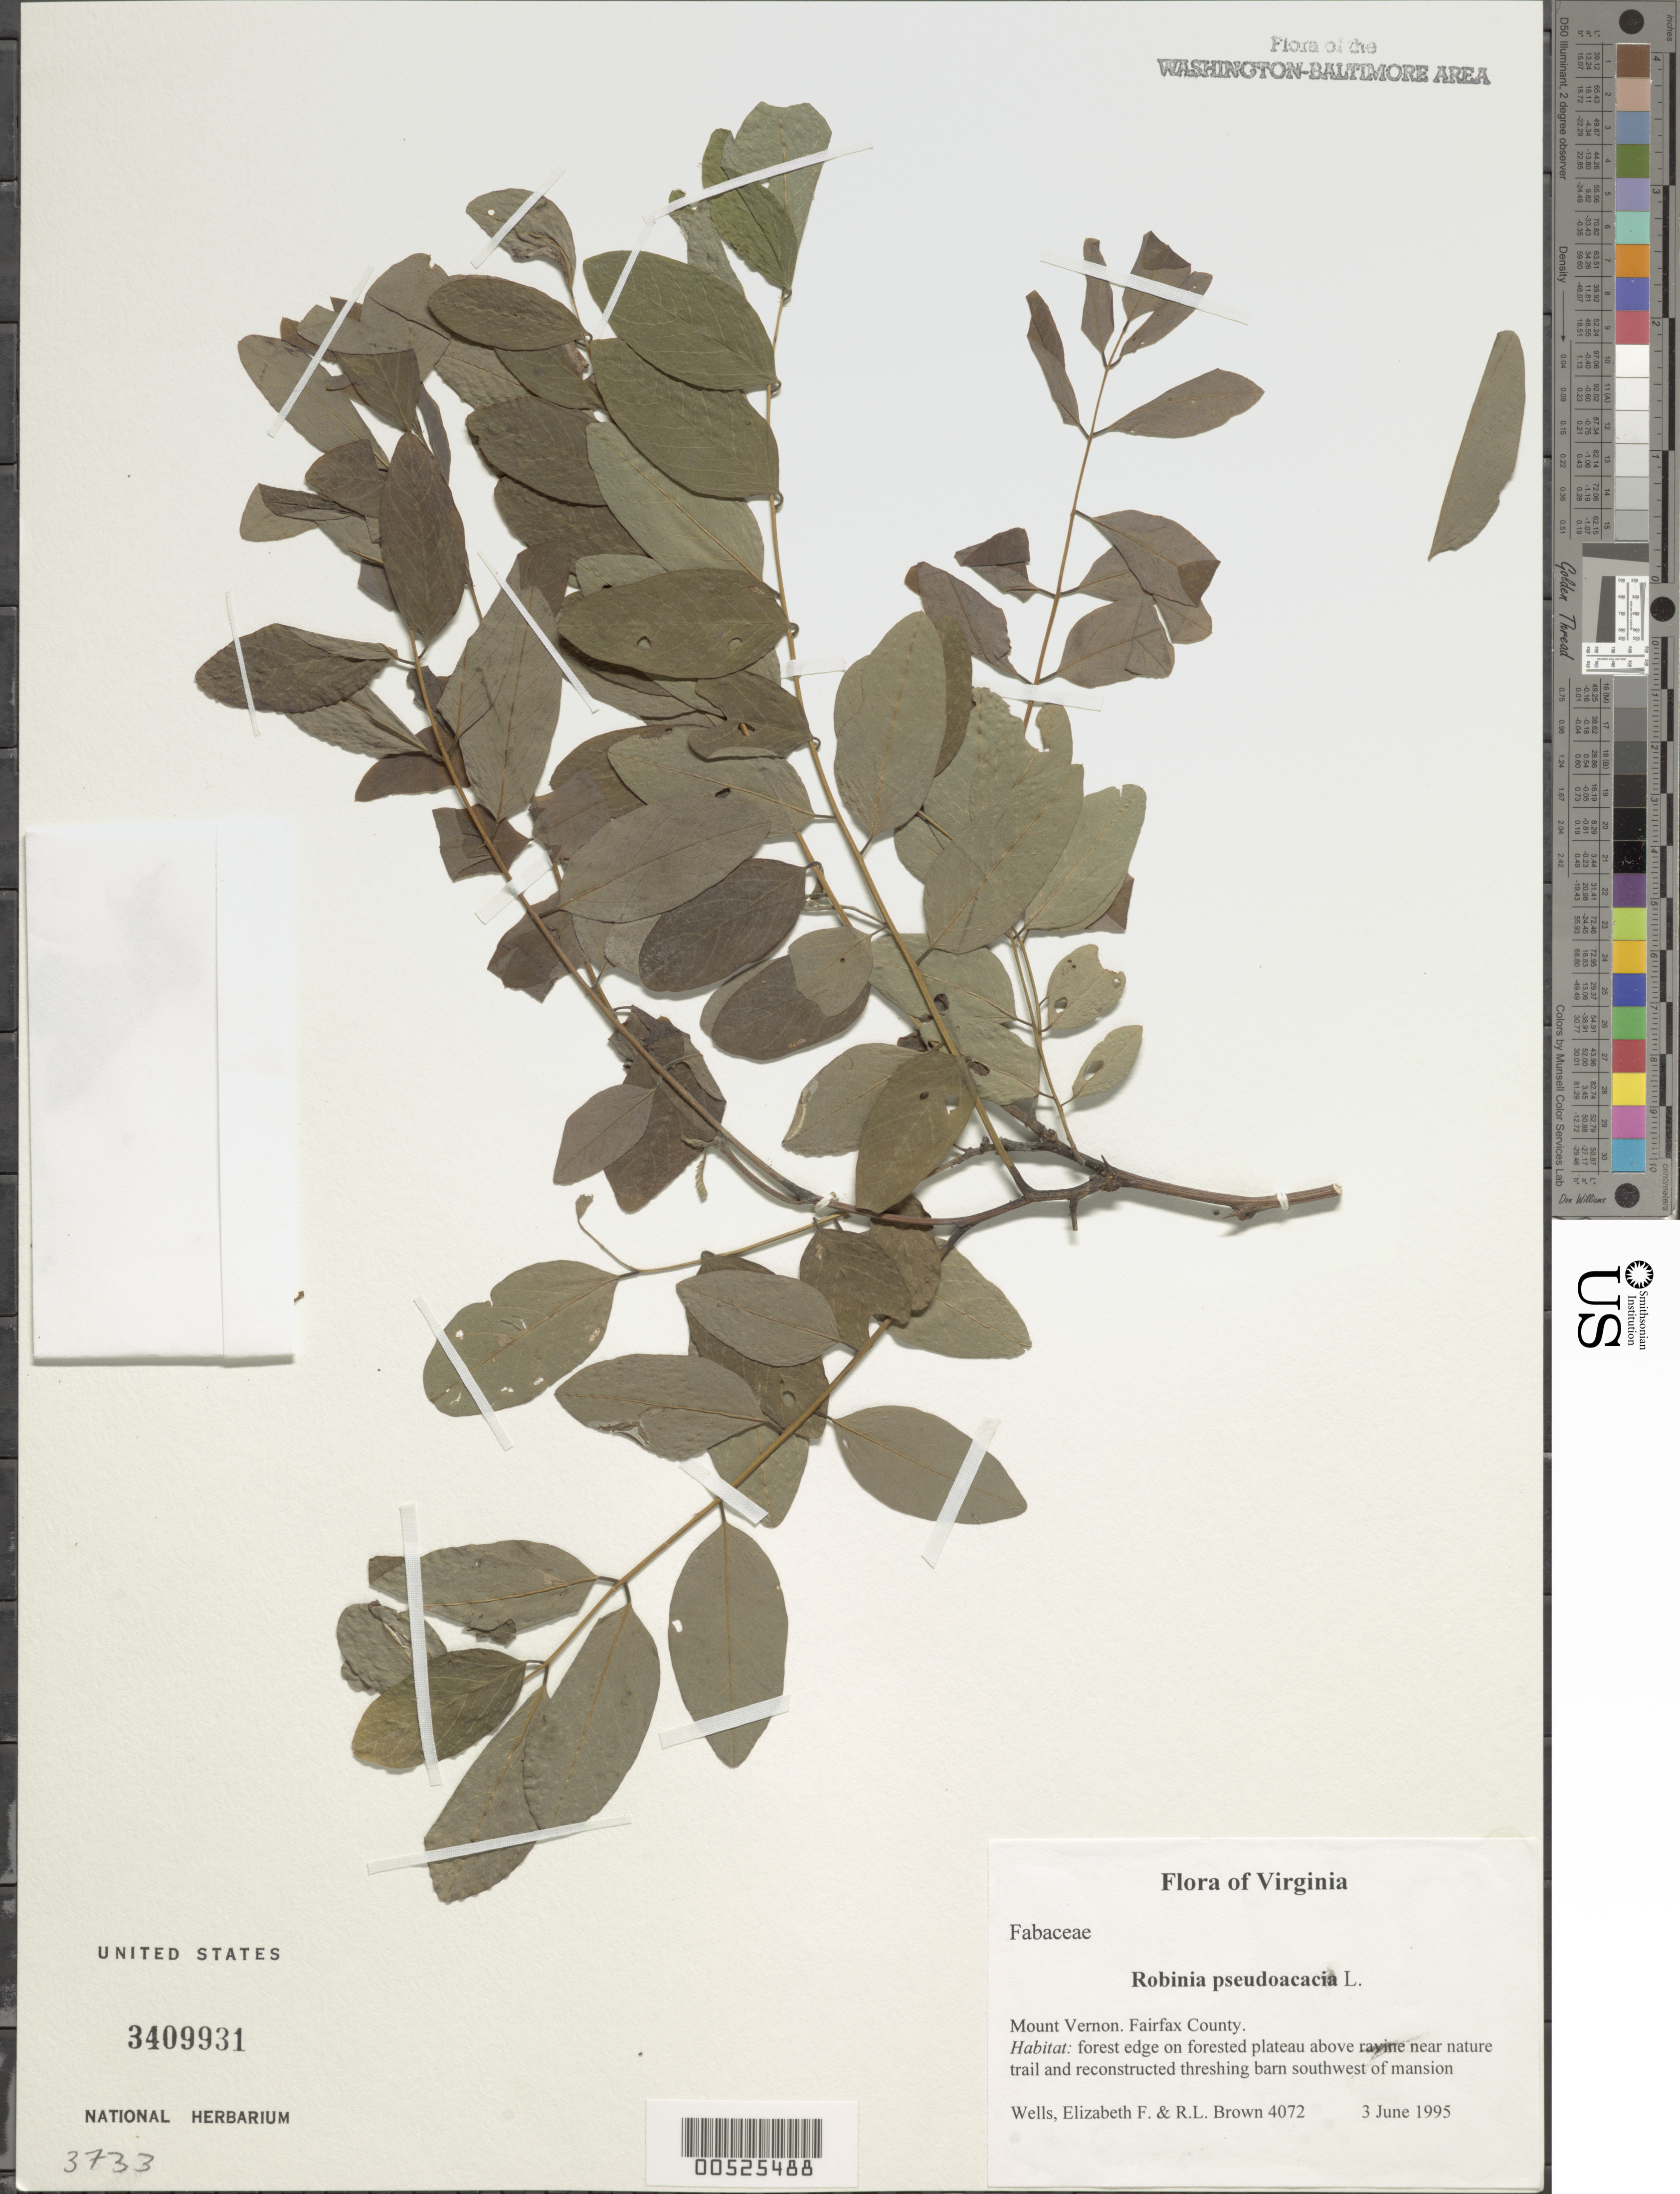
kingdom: Plantae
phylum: Tracheophyta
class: Magnoliopsida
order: Fabales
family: Fabaceae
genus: Robinia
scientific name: Robinia pseudoacacia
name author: L.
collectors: E. F. Wells & R. L. Brown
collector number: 4072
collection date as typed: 03 Jun 1995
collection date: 1995-06-03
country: United States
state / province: Virginia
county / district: Fairfax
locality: Mount Vernon. Threshing barn sw of mansion.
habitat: Forest edge on forested plateau above ravine.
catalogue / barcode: US 3409931